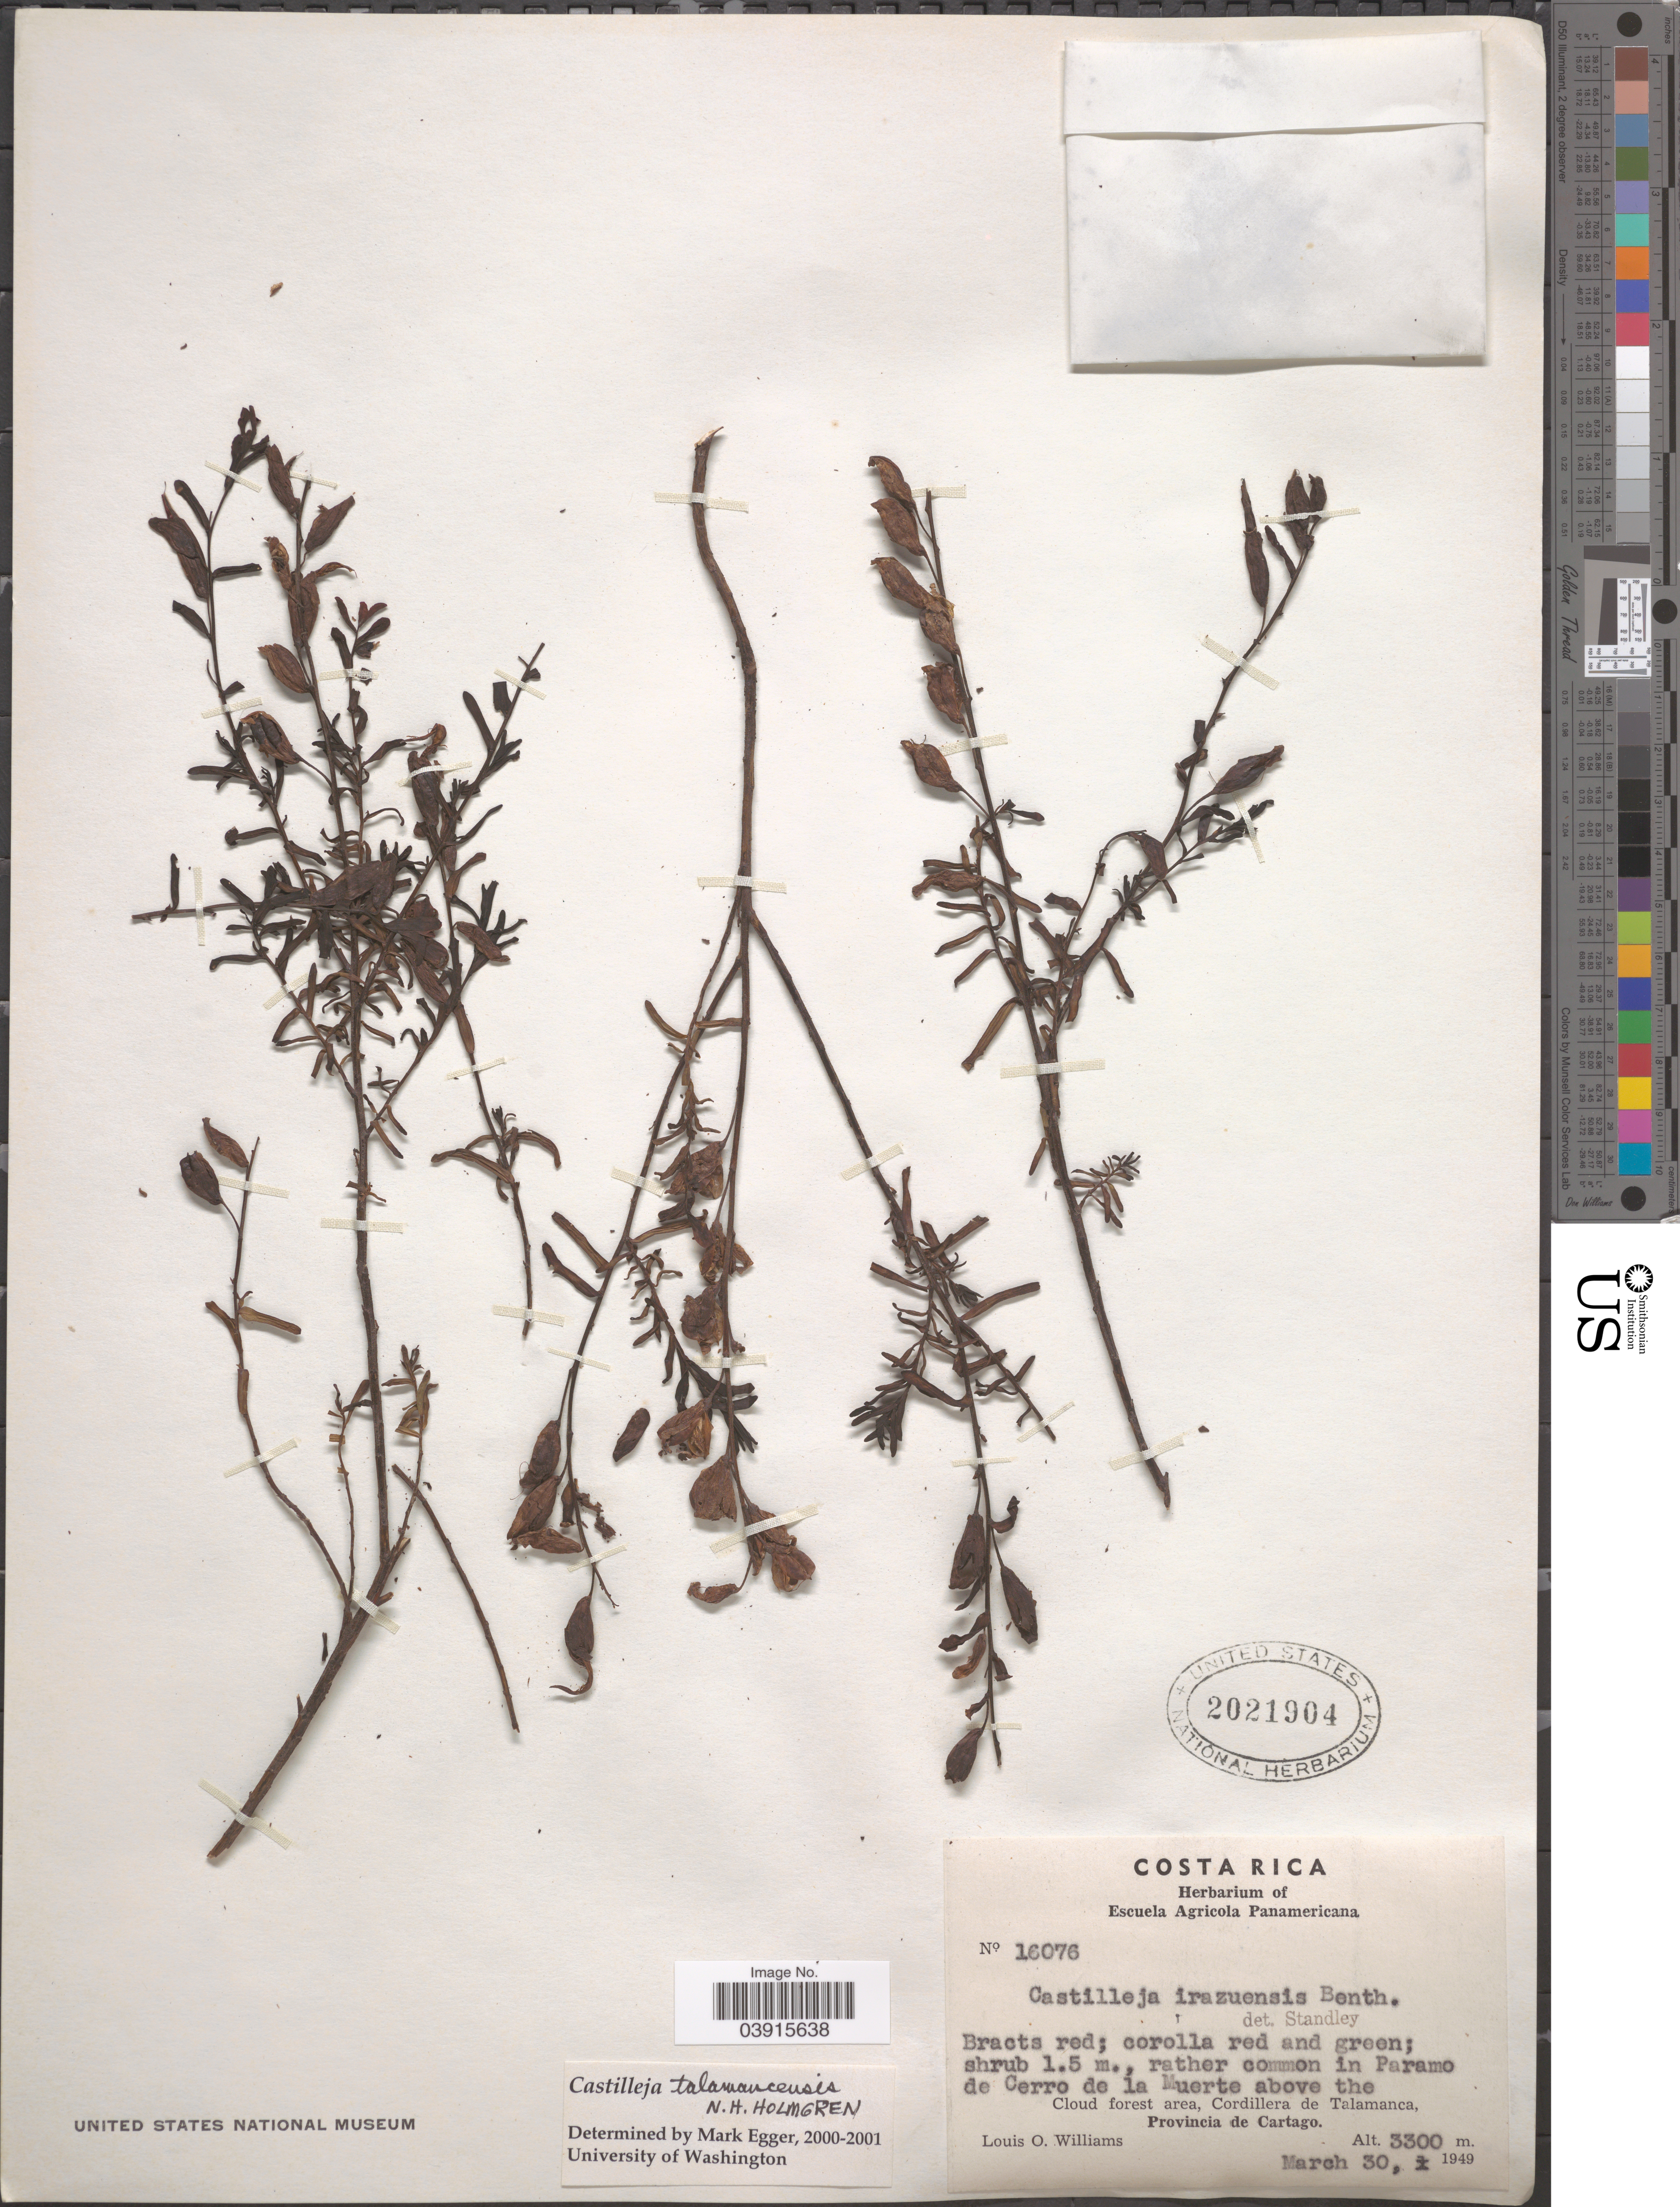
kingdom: Plantae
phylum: Tracheophyta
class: Magnoliopsida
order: Lamiales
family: Orobanchaceae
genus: Castilleja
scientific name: Castilleja talamancensis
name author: N.H. Holmgren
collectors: L. O. Williams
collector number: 16076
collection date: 1949-03-30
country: Costa Rica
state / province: Cartago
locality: In Paramo de Cerro de la Muerte above the Cloud forest area, Cordillera de Talamanca.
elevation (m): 3300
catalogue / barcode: US 2021904